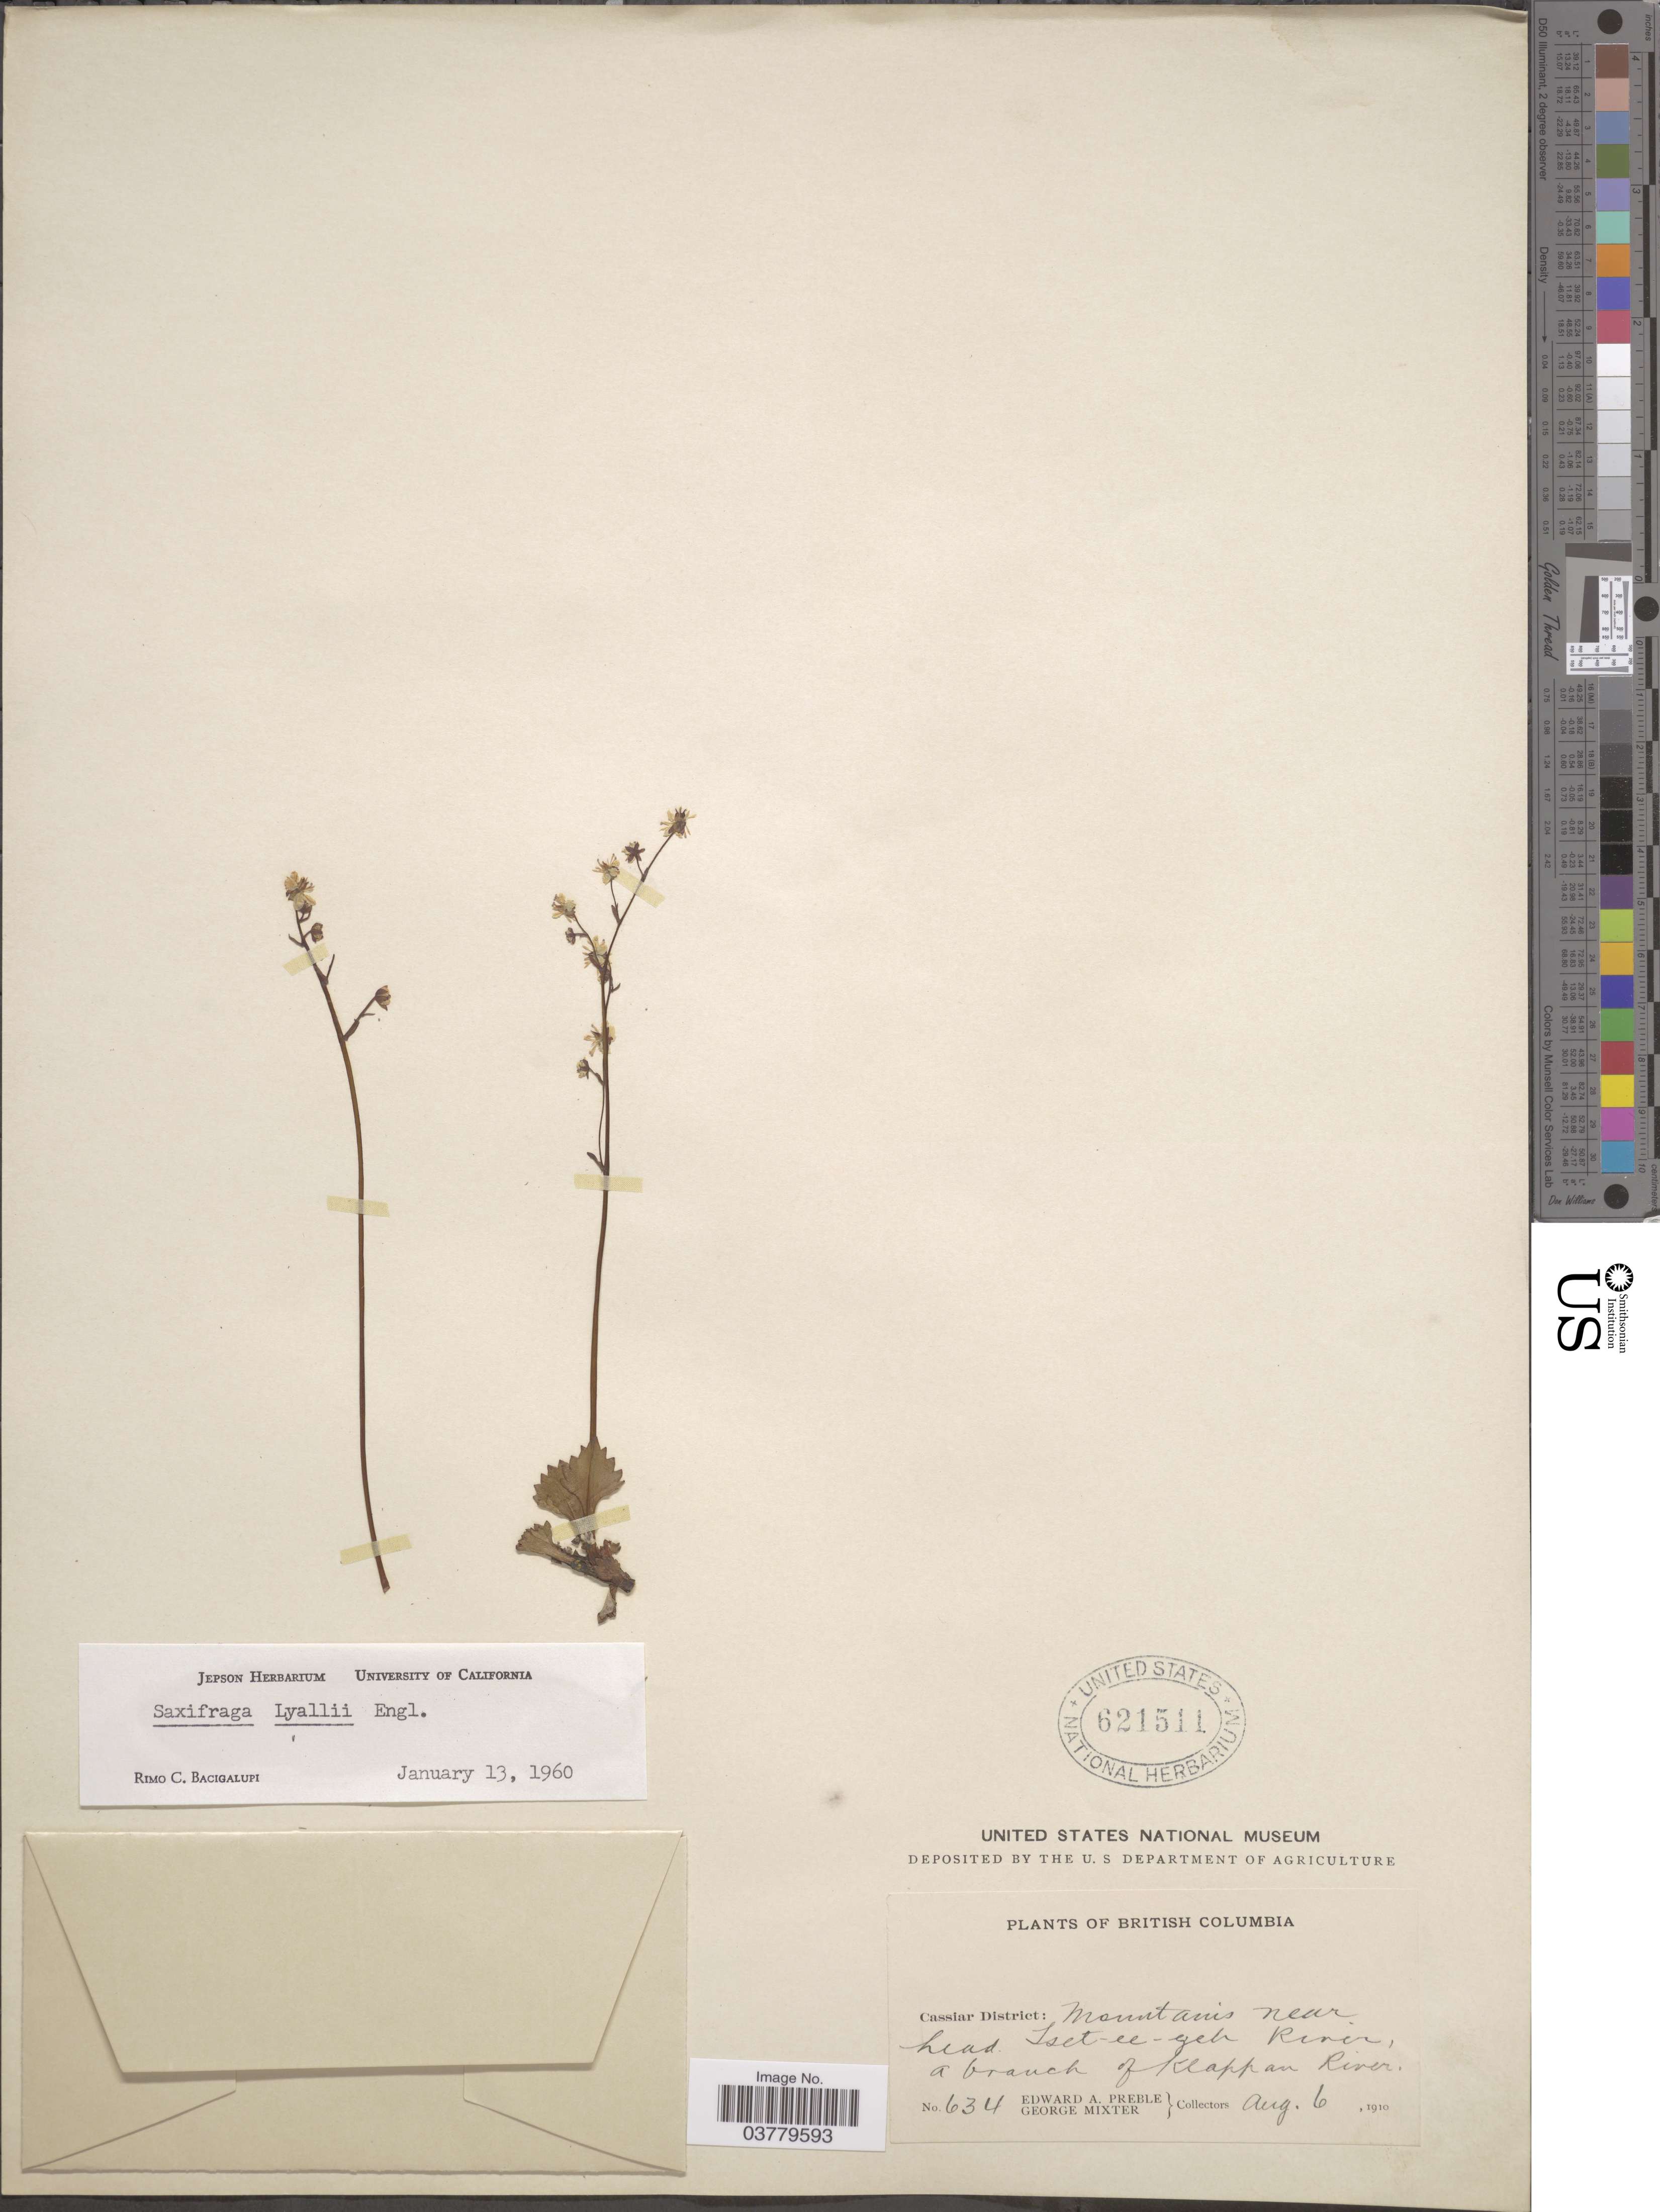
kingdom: Plantae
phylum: Tracheophyta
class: Magnoliopsida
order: Saxifragales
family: Saxifragaceae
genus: Micranthes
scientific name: Micranthes lyalii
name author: (Engl.) Small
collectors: E. Preble & G. Mixter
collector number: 634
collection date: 1910-08-06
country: Canada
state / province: British Columbia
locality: Cassiar District: Mountains near head Iset-ee-geh* River, a branch of Klappan River.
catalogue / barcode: US 621511